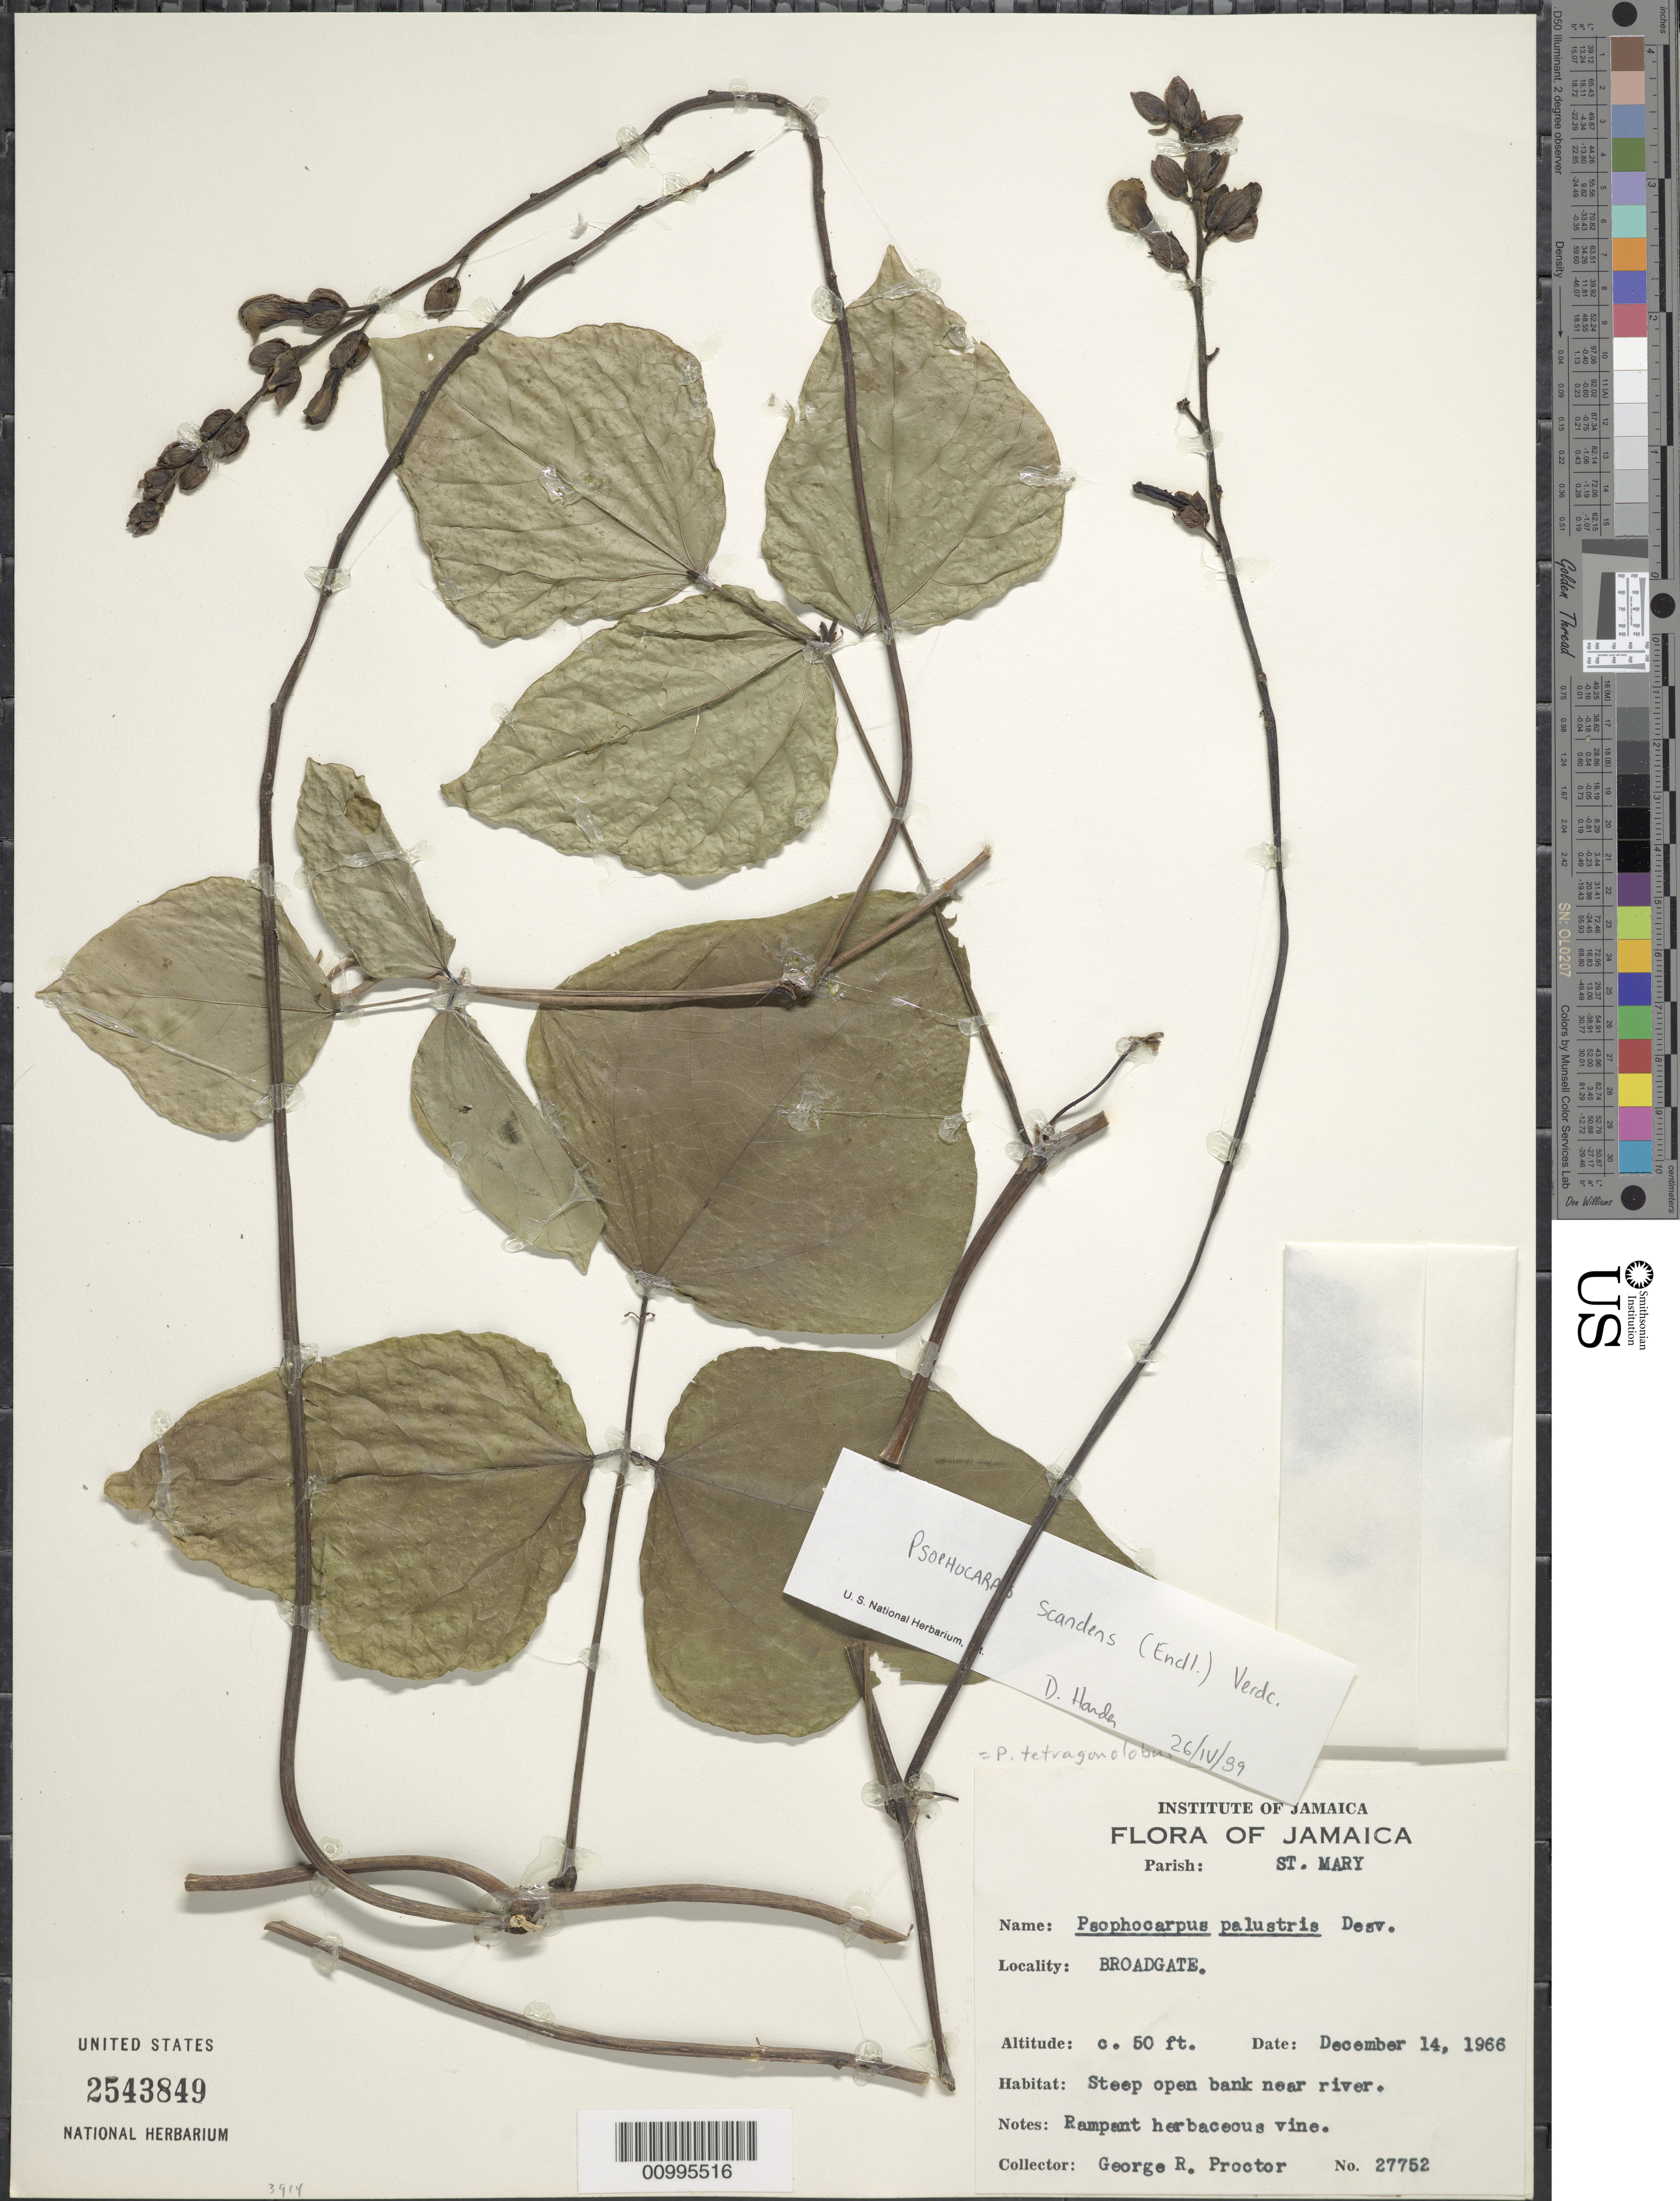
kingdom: Plantae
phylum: Tracheophyta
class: Magnoliopsida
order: Fabales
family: Fabaceae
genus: Psophocarpus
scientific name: Psophocarpus tetragonolobus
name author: (L.) DC.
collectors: G. R. Proctor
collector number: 27752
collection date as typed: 14 Dec 1966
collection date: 1966-12-14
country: Jamaica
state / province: Saint Mary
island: Jamaica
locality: Broadgate, steep open bank near river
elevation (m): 15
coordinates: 0 N, 0 E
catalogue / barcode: US 2543849